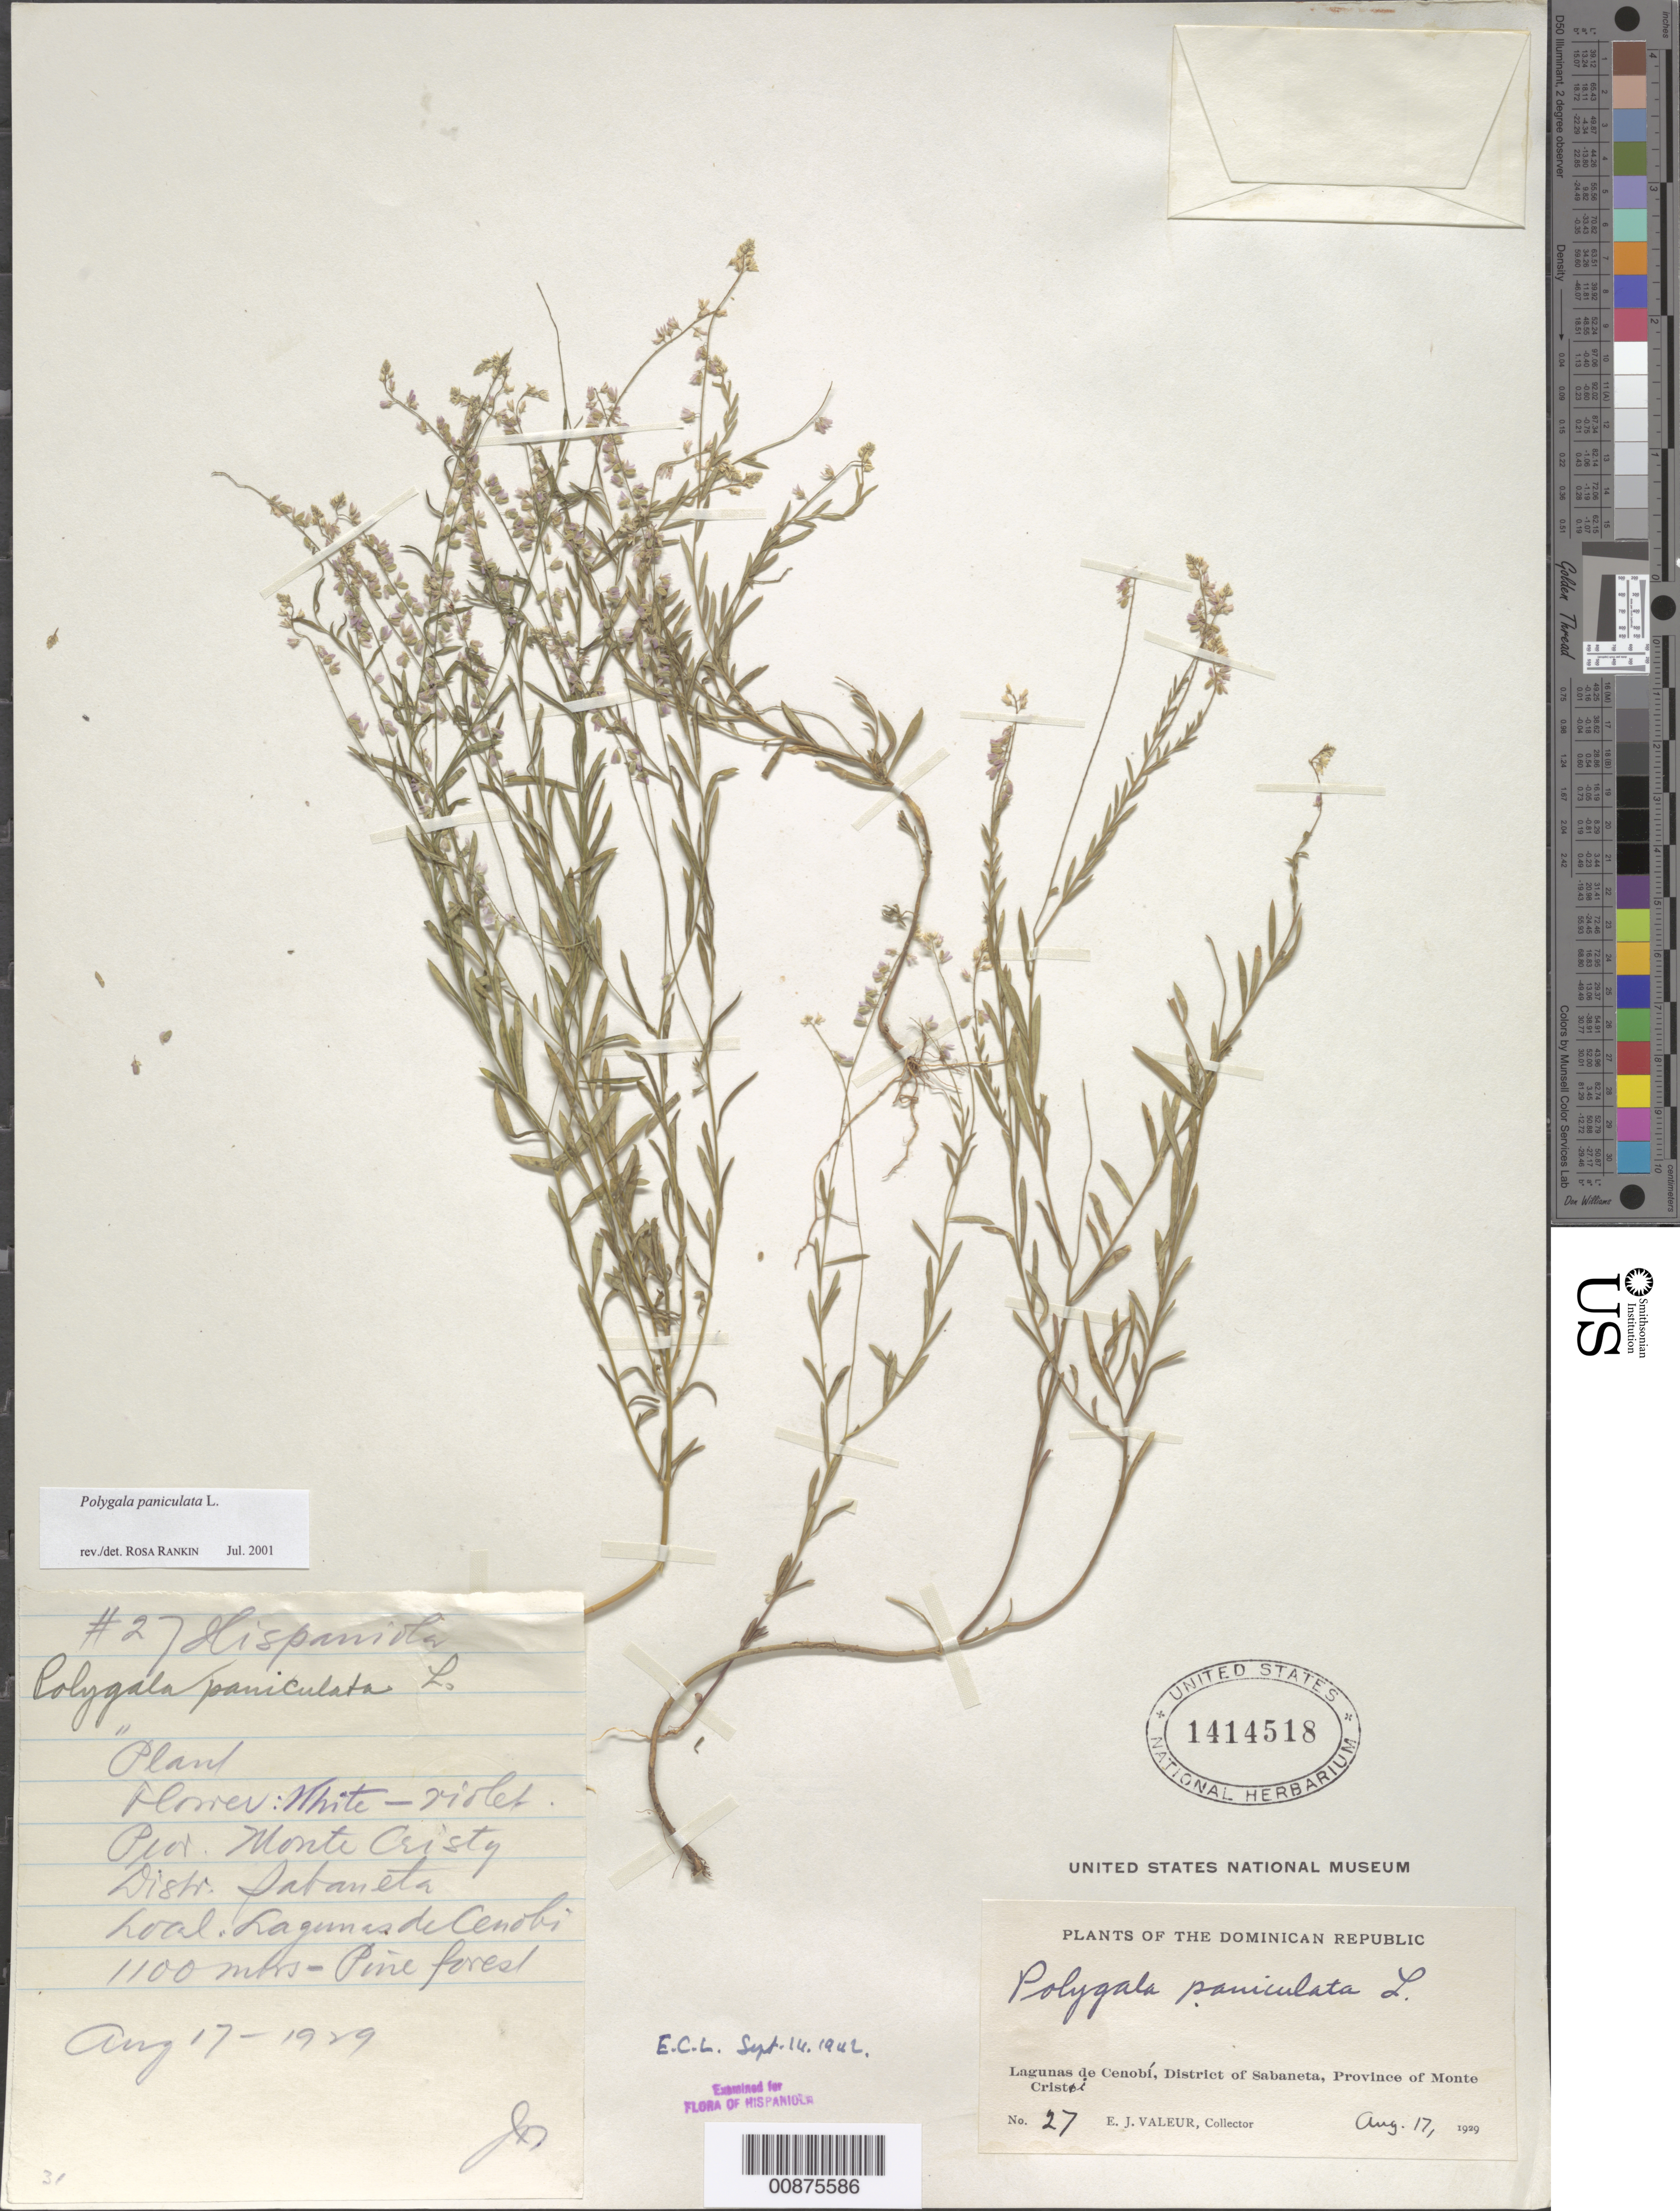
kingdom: Plantae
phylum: Tracheophyta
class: Magnoliopsida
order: Fabales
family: Polygalaceae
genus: Polygala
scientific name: Polygala paniculata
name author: L.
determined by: Rankin Rodriguez, Rosa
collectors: E. Valeur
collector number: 27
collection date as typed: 17 Aug 1929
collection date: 1929-08-17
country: Dominican Republic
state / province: Monte Cristi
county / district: Sabaneta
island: Hispaniola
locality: Lagunas de Cenobí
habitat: Pine forest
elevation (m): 1100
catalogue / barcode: US 1414518